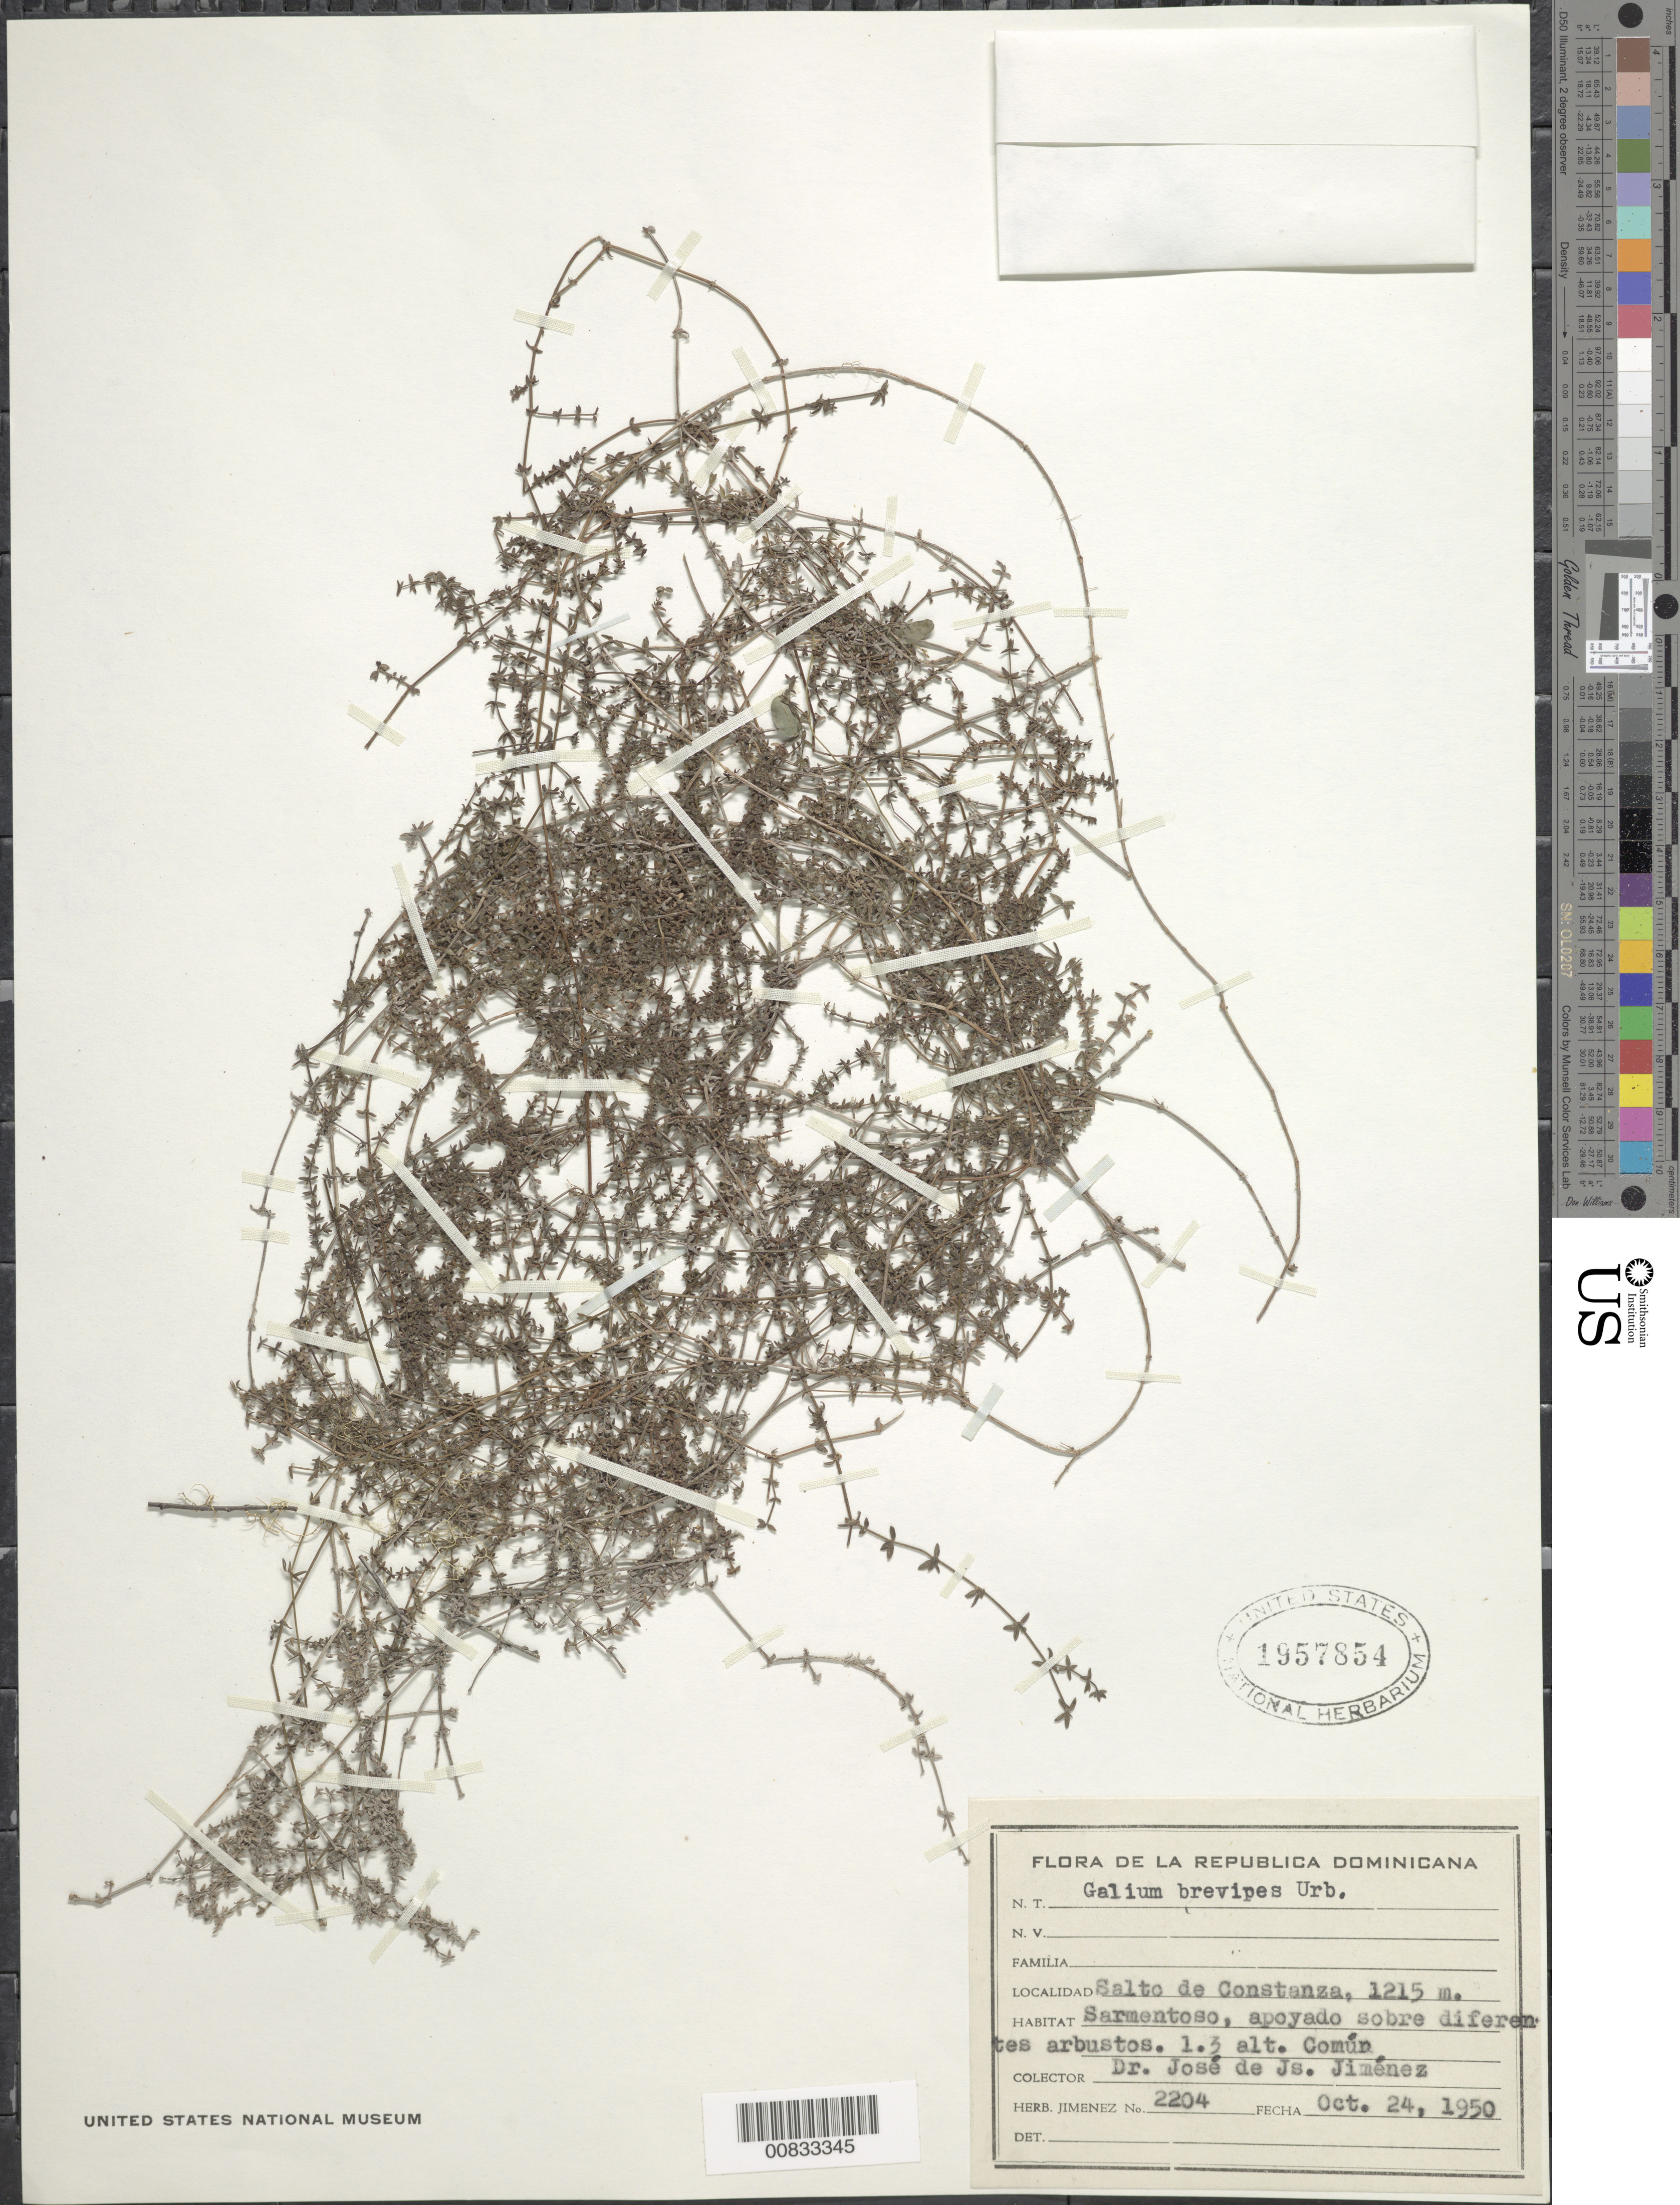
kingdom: Plantae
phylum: Tracheophyta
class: Magnoliopsida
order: Gentianales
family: Rubiaceae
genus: Galium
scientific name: Galium domingense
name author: Iltis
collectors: J. J. Jiménez Almonte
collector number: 2204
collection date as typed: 24 Oct 1950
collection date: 1950-10-24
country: Dominican Republic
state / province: La Vega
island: Hispaniola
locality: Salto de Constanza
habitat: Apoyado sobre diferentes arbustos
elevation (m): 1215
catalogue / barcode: US 1957854